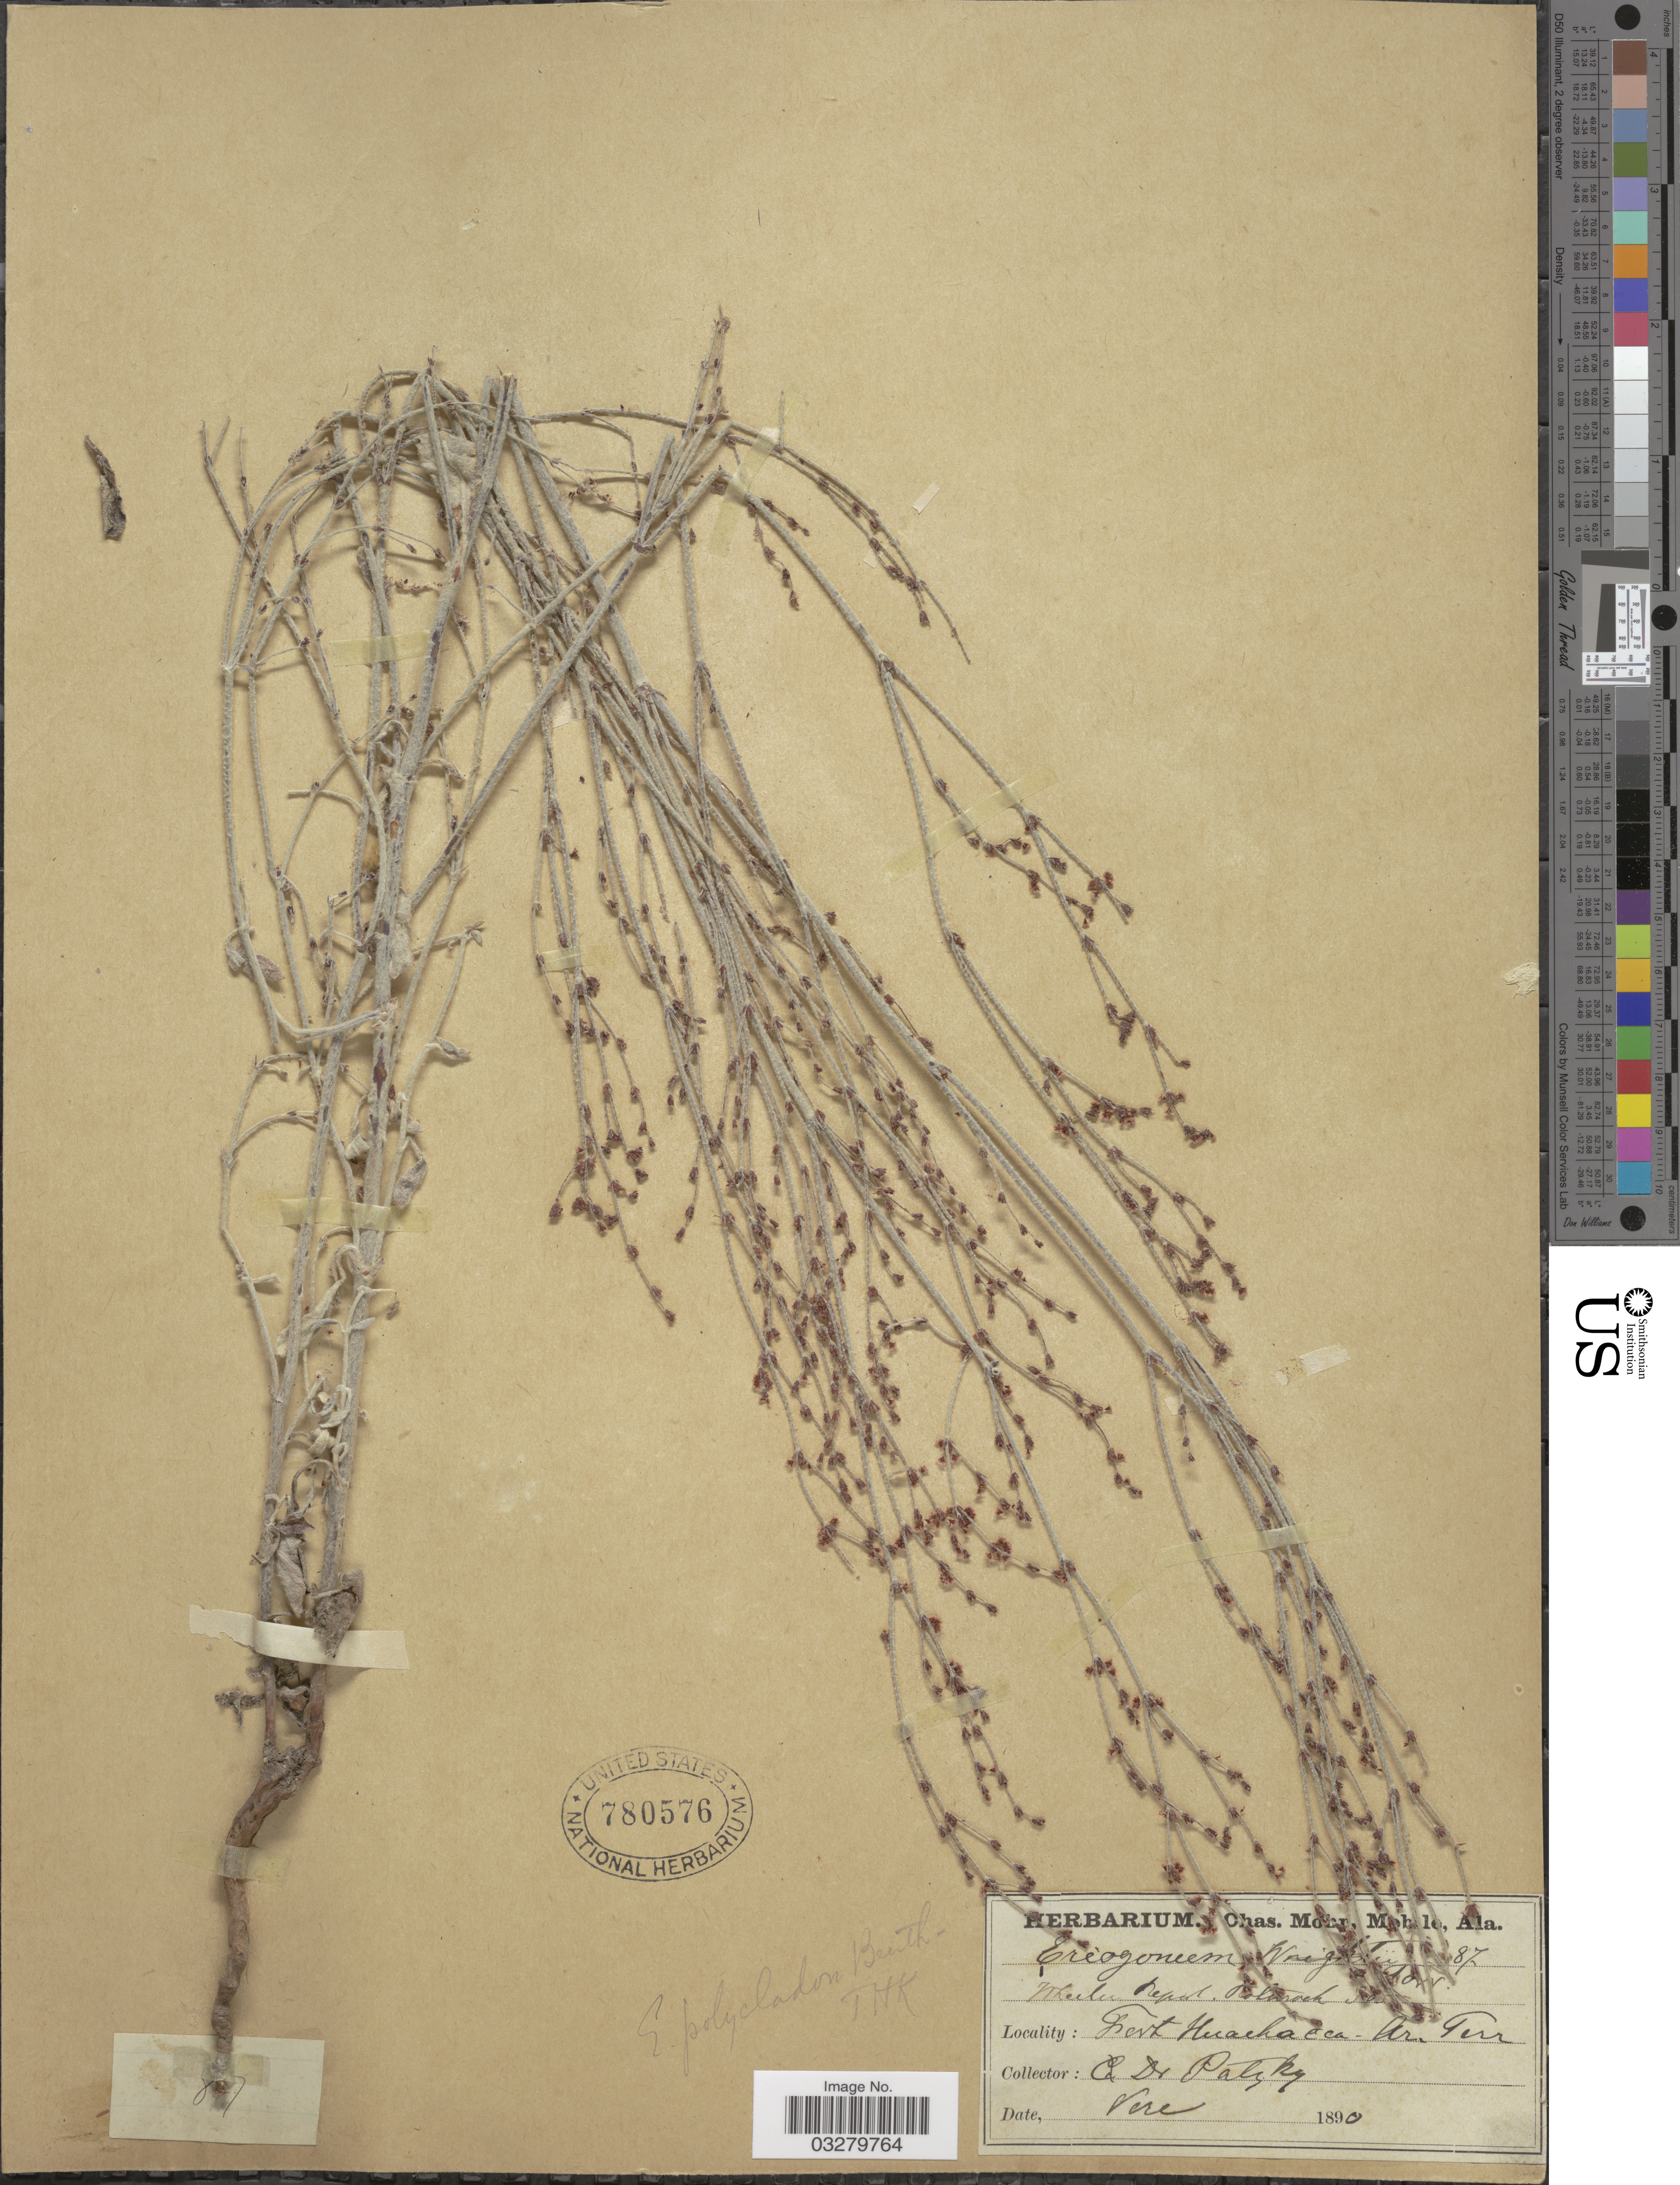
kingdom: Plantae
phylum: Tracheophyta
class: Magnoliopsida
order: Caryophyllales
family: Polygonaceae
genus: Eriogonum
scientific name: Eriogonum polycladon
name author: Benth.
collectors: -. Patzky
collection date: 1890-06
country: United States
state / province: Arizona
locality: Fort Huachuca. Ar. Terr.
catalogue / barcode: US 780576